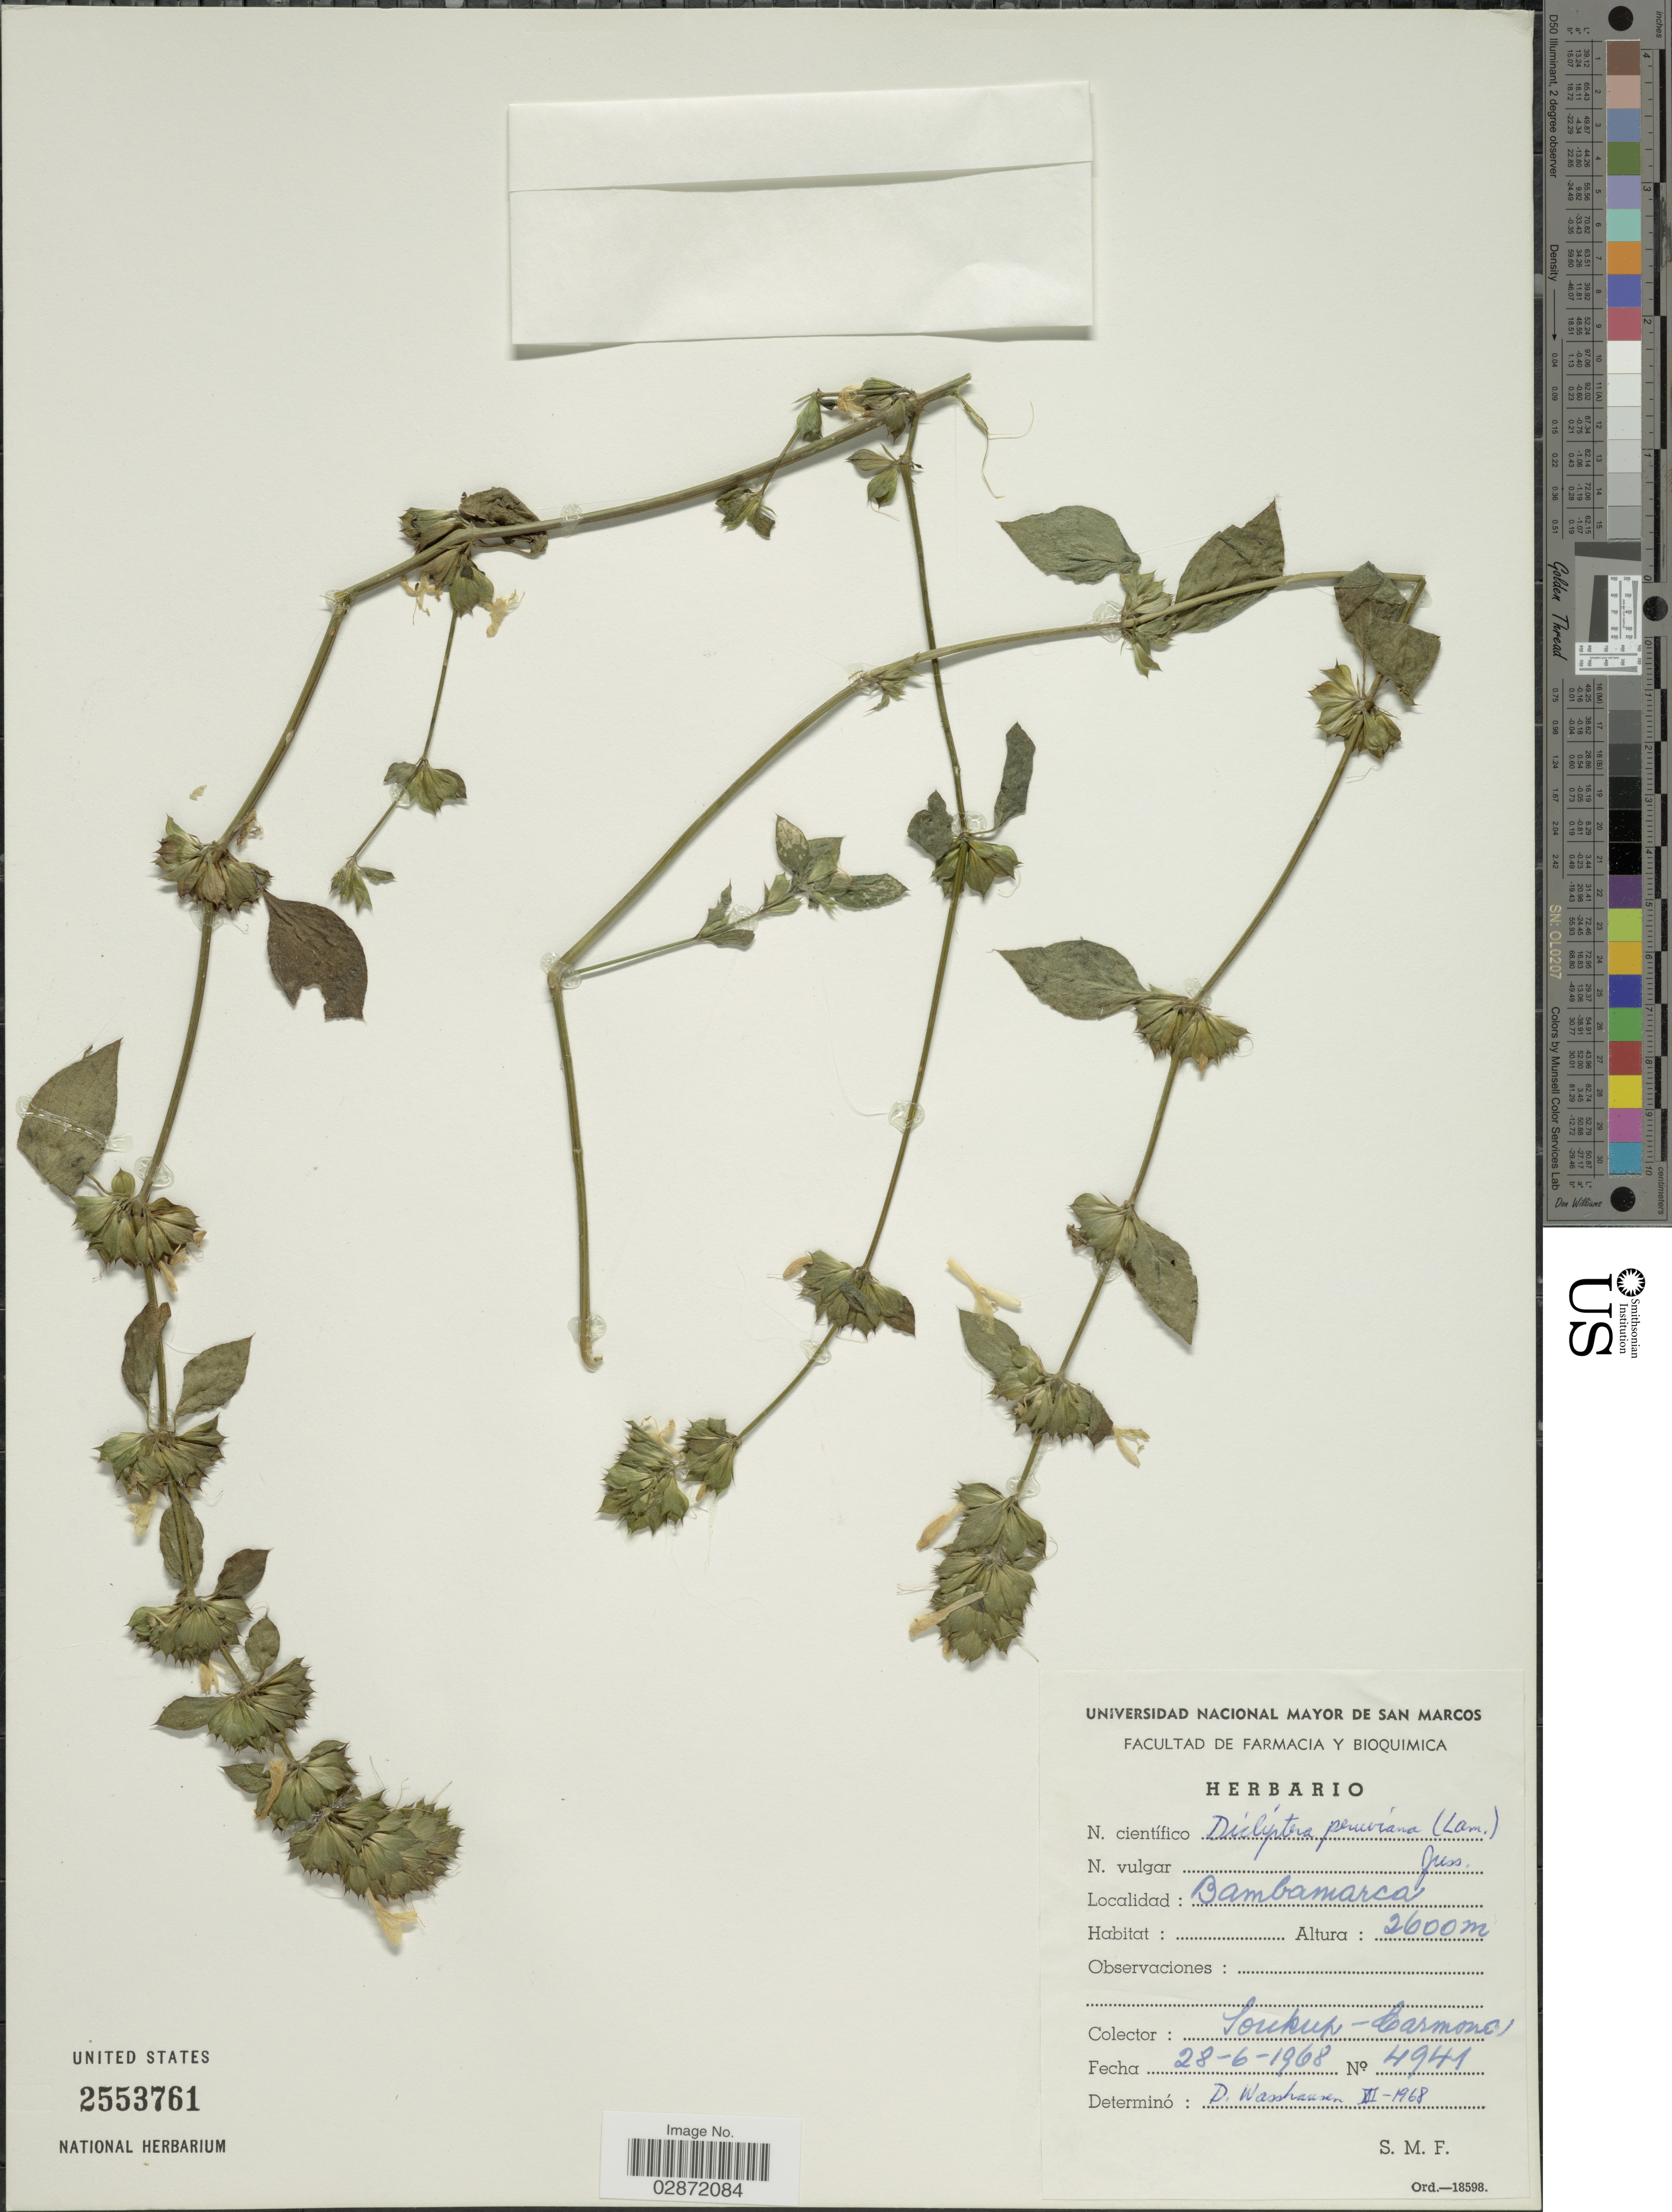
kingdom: Plantae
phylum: Tracheophyta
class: Magnoliopsida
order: Lamiales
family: Acanthaceae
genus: Dicliptera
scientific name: Dicliptera peruviana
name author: (Ruiz & Pav.) Juss.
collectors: Soukup-Carmona, --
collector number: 4941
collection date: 1968-06-28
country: Peru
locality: Bambamarca.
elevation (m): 2600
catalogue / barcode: US 2553761